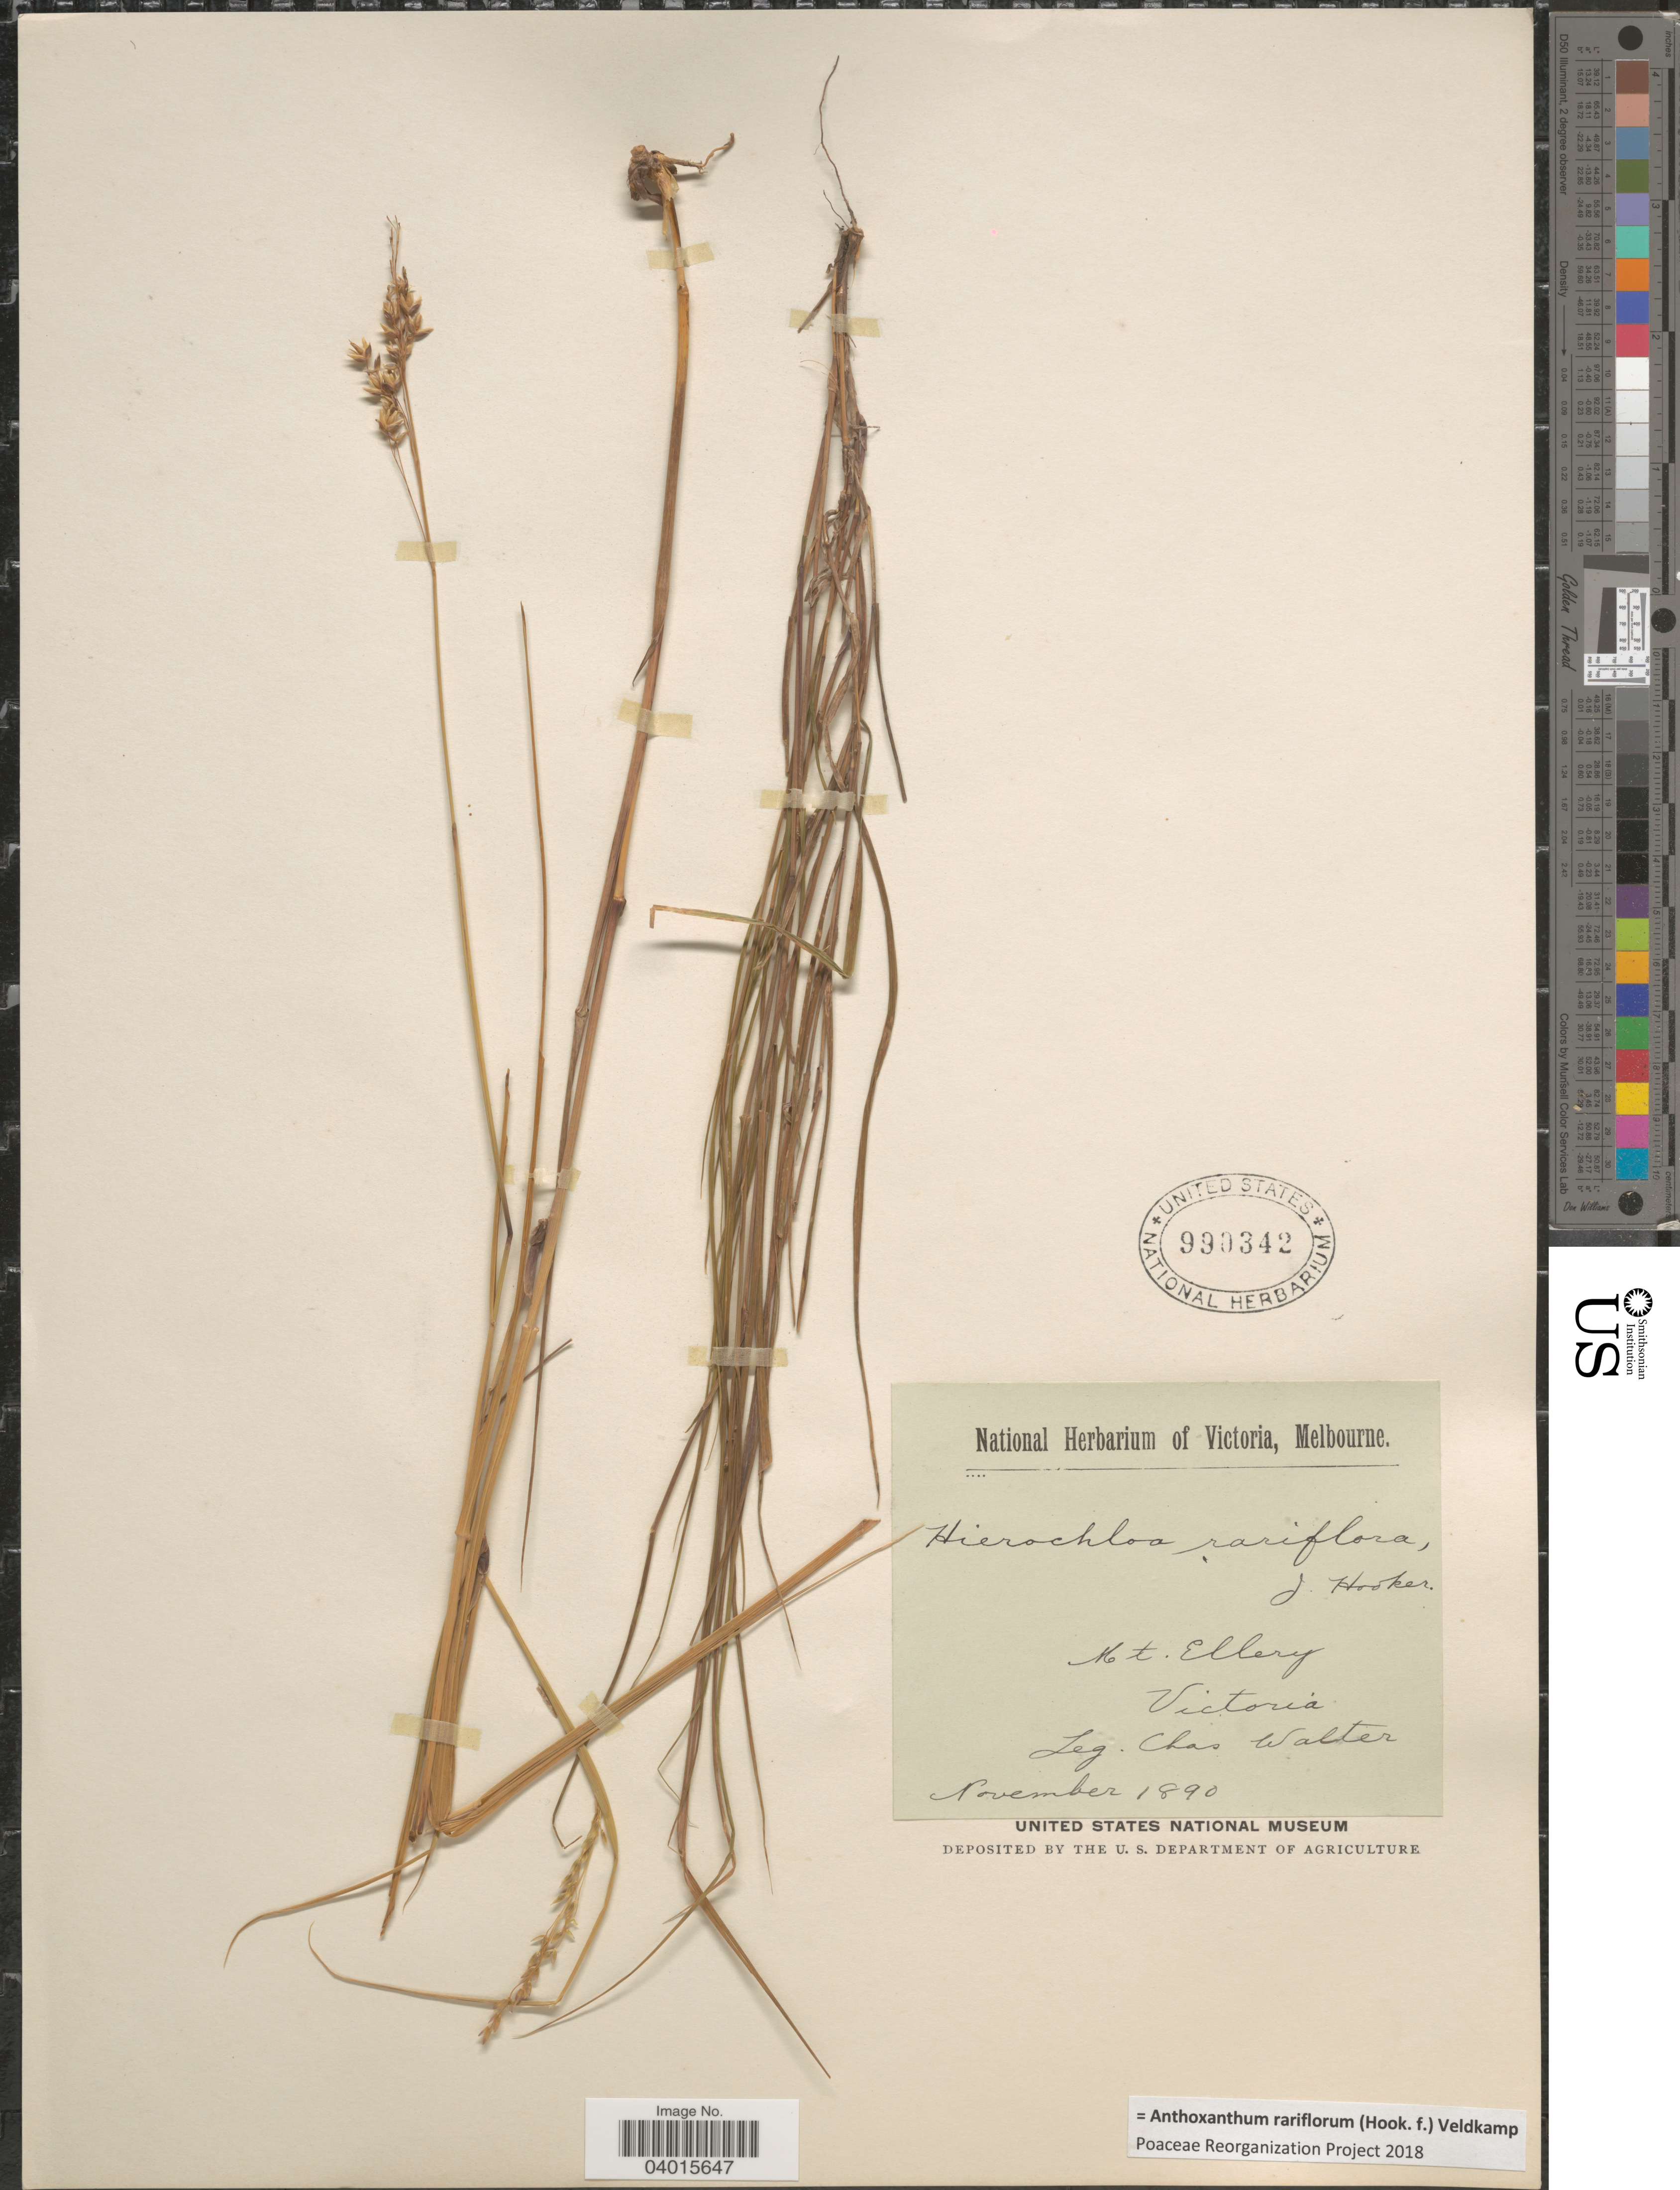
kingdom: Plantae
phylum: Tracheophyta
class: Liliopsida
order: Poales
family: Poaceae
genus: Anthoxanthum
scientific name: Anthoxanthum rariflorum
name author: (Hook. f.) Veldkamp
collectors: C. Walter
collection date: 1890-11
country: Australia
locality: Mt. Ellery. Victoria.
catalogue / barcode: US 990342